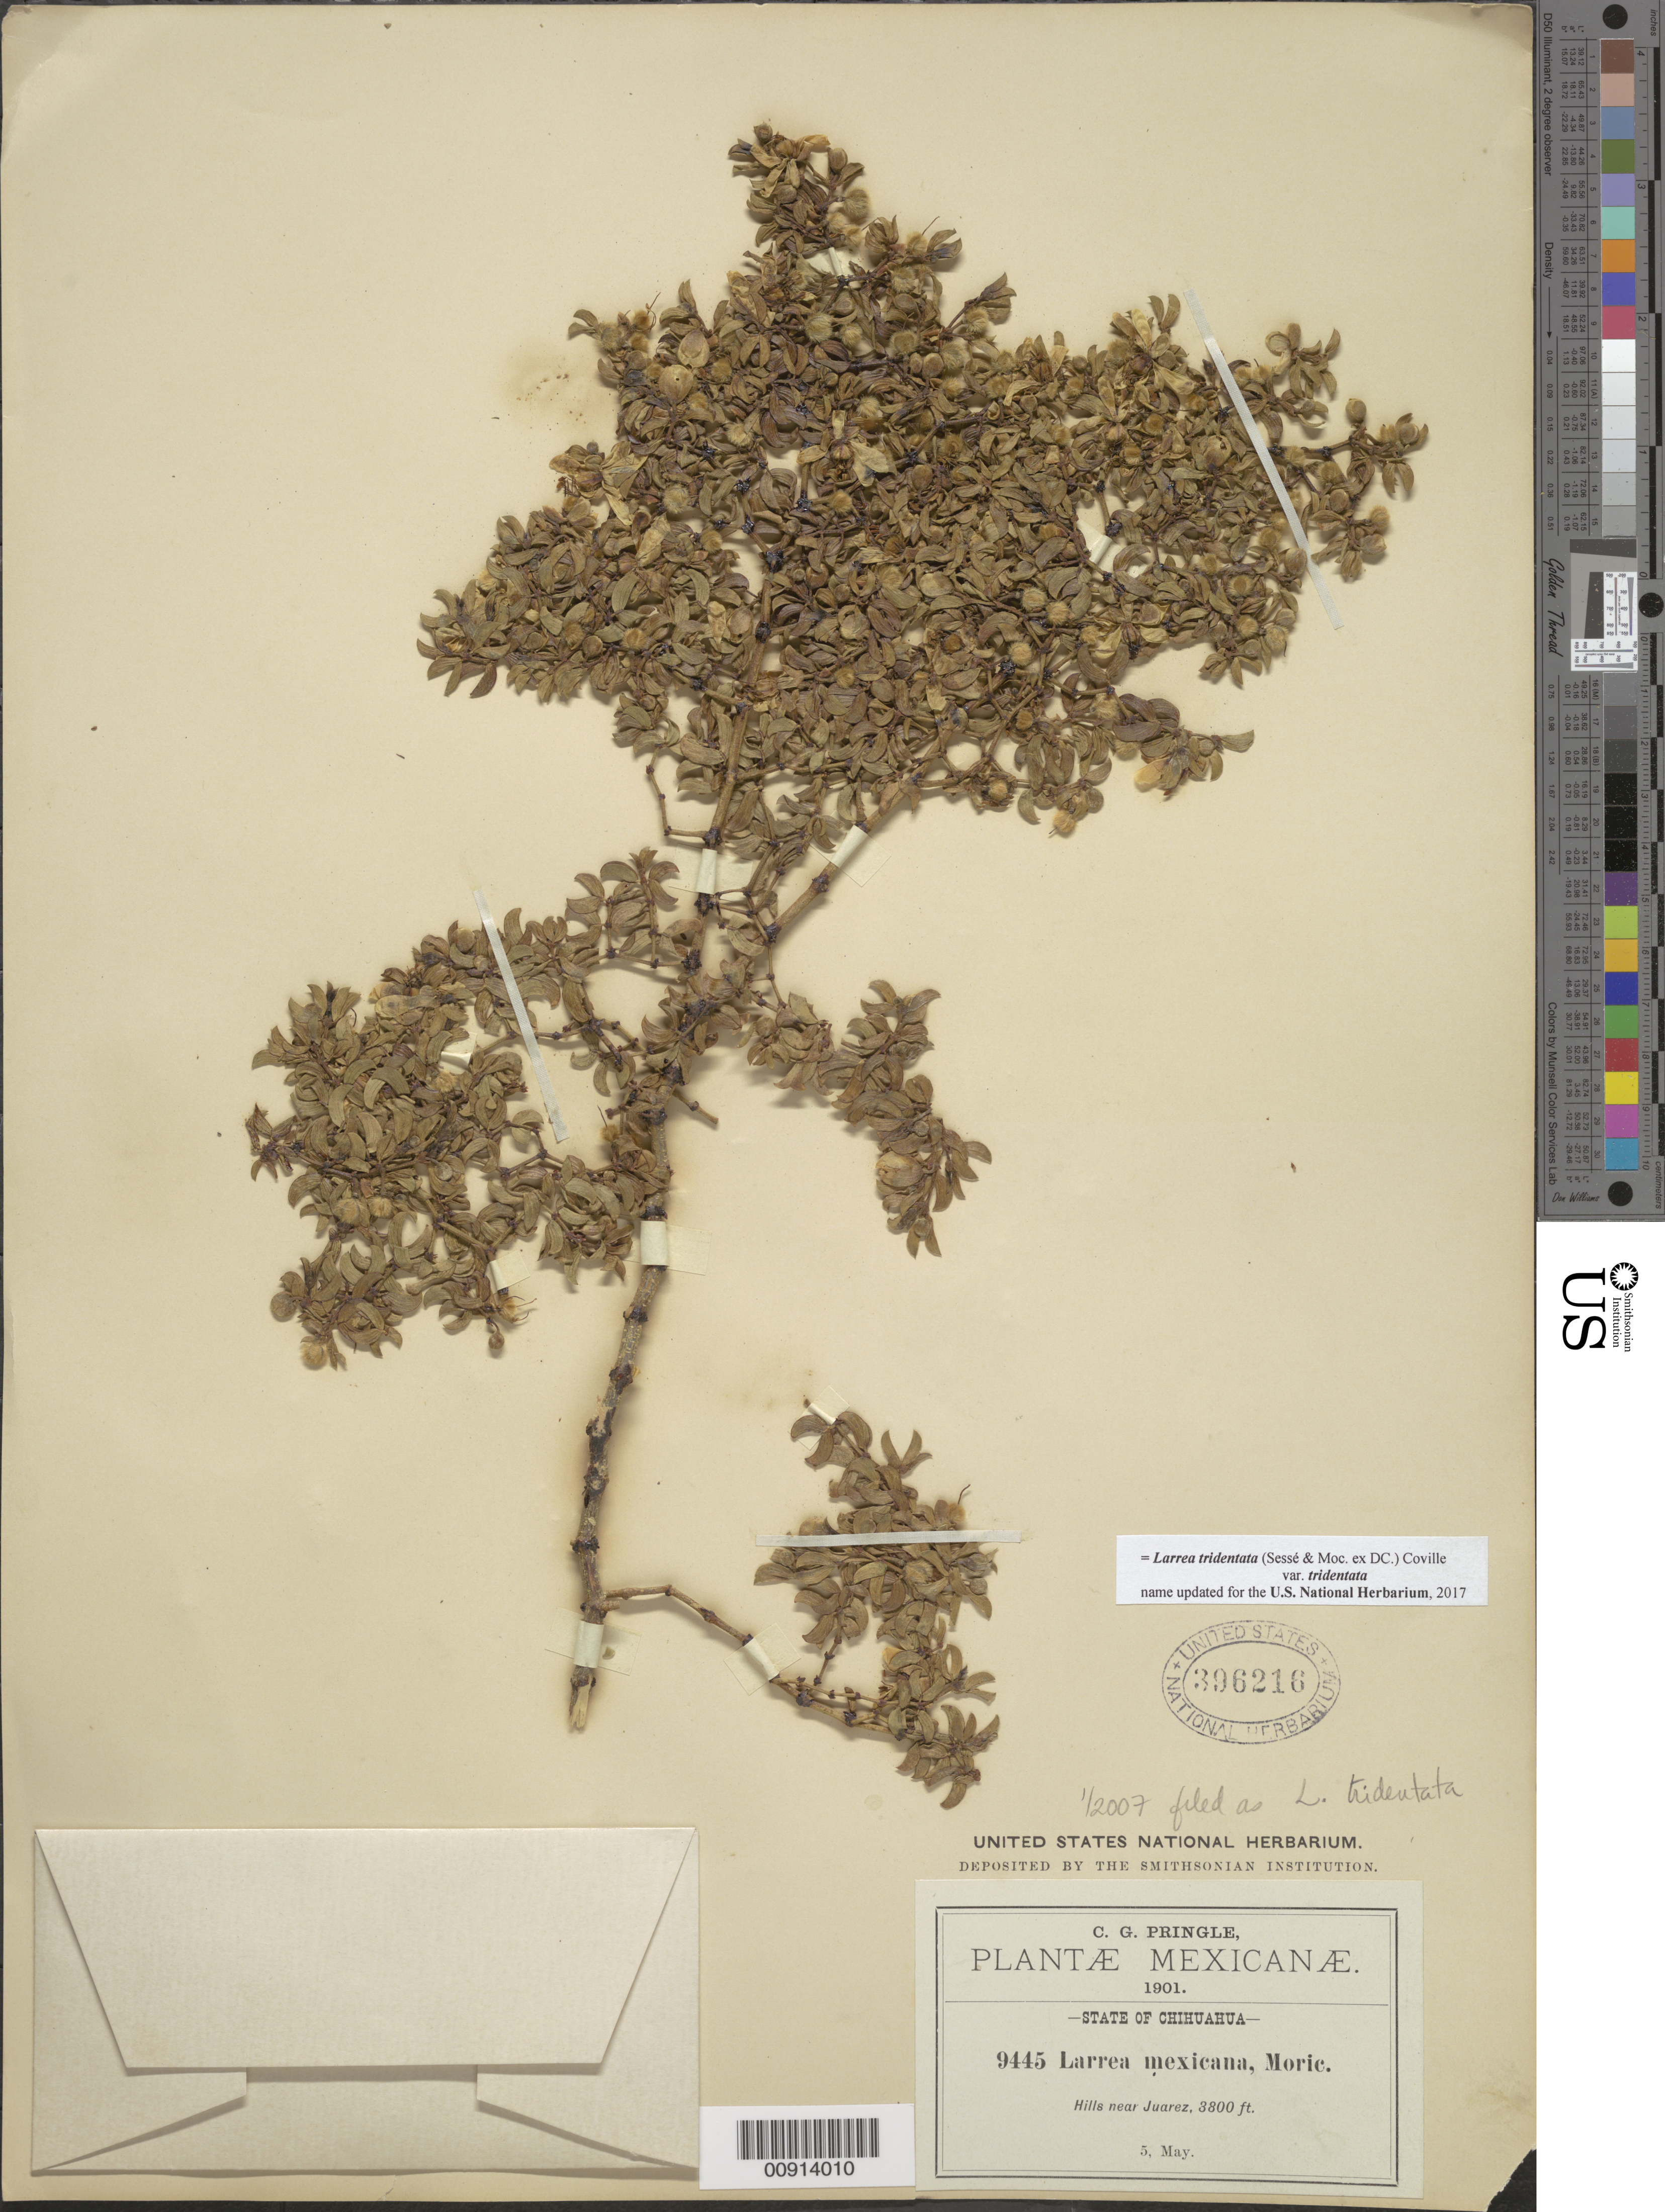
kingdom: Plantae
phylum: Tracheophyta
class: Magnoliopsida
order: Zygophyllales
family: Zygophyllaceae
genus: Larrea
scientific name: Larrea tridentata var. tridentata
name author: (Sessé & Moc. ex DC.) Coville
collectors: C. G. Pringle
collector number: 9445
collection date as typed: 05 May 1901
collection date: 1901-05-05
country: Mexico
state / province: Chihuahua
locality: Hills near Juárez, State of Chihuahua.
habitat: Hills.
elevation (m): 1158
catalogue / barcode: US 396216